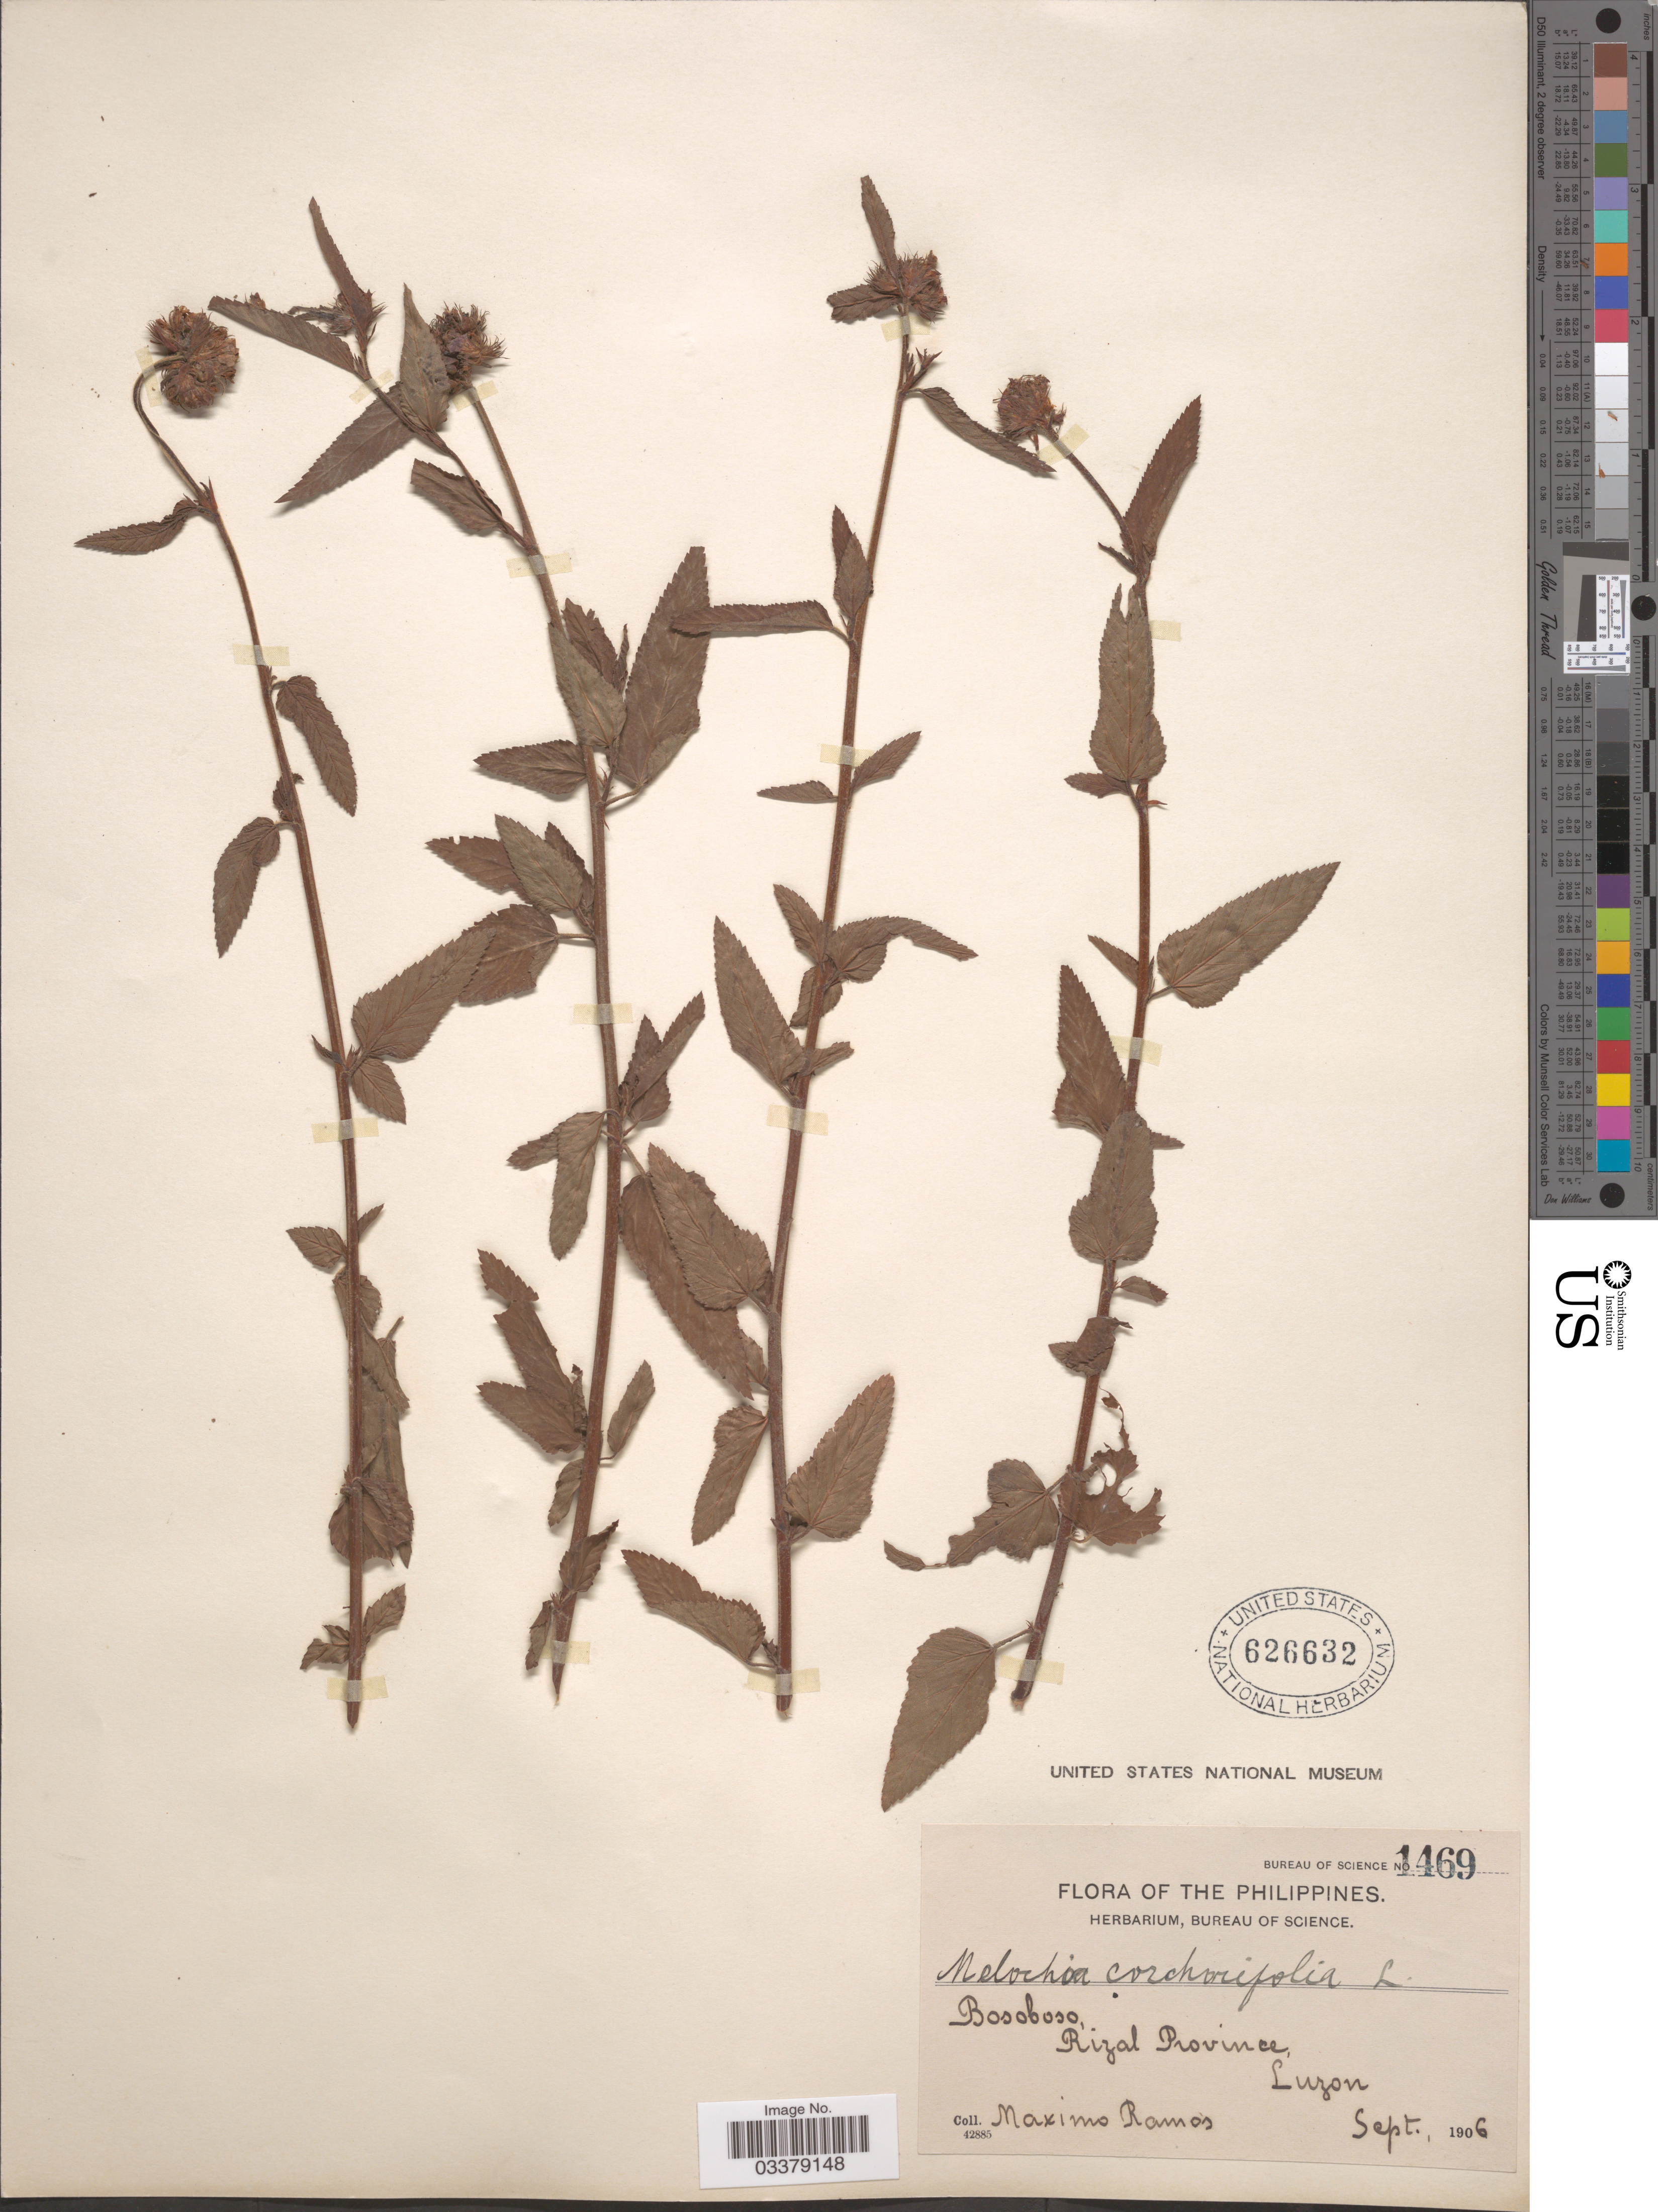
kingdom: Plantae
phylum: Tracheophyta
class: Magnoliopsida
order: Malvales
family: Malvaceae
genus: Melochia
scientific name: Melochia corchorifolia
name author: L.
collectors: M. Ramos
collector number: Bureau of Science 1469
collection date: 1906-09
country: Philippines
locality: Bosoboso, Rizal Province, Luzon.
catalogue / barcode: US 626632